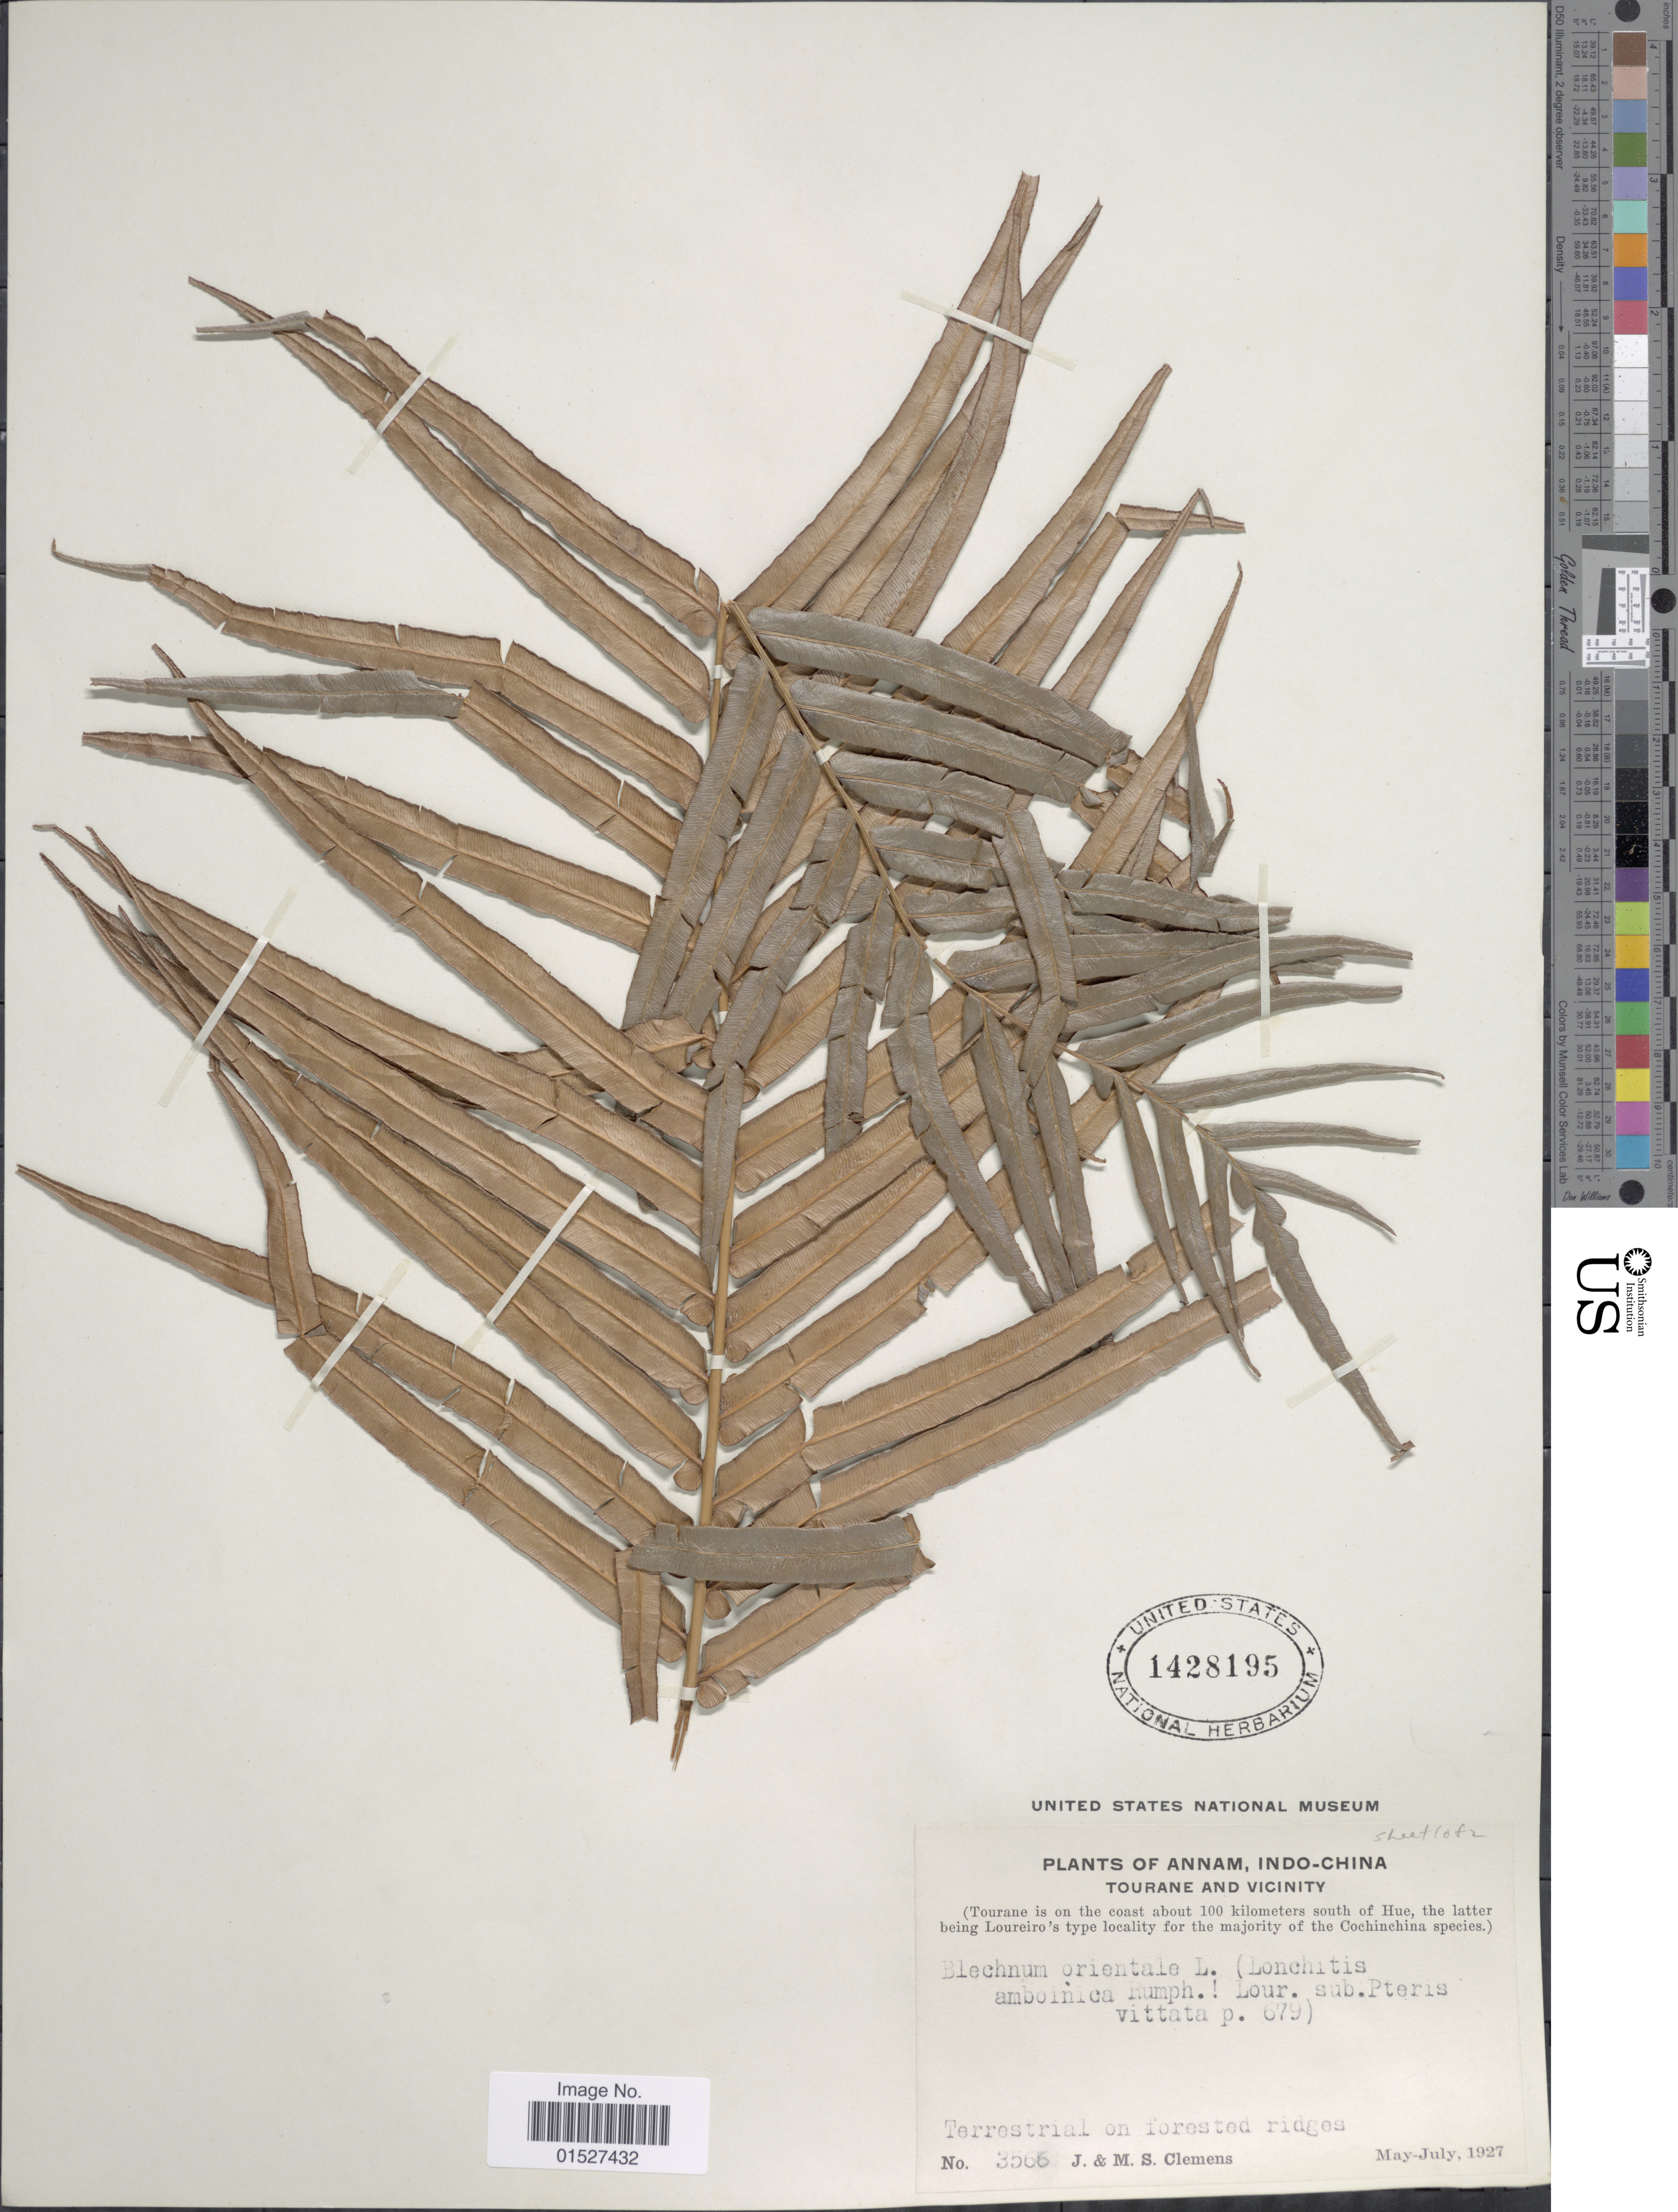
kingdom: Plantae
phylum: Tracheophyta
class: Polypodiopsida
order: Polypodiales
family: Blechnaceae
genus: Blechnum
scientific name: Blechnum orientale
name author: L.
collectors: J. Clemens & M. S. Clemens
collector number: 3566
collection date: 1927-05/1927-07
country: Vietnam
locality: Annam, Indo-China. Tourane and vicinity (Tourane is on the coast about 100 kilometers south of Hue, the latter being Loureiro's type locality for the majority of the Cochinchina species).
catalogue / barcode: US 1428195